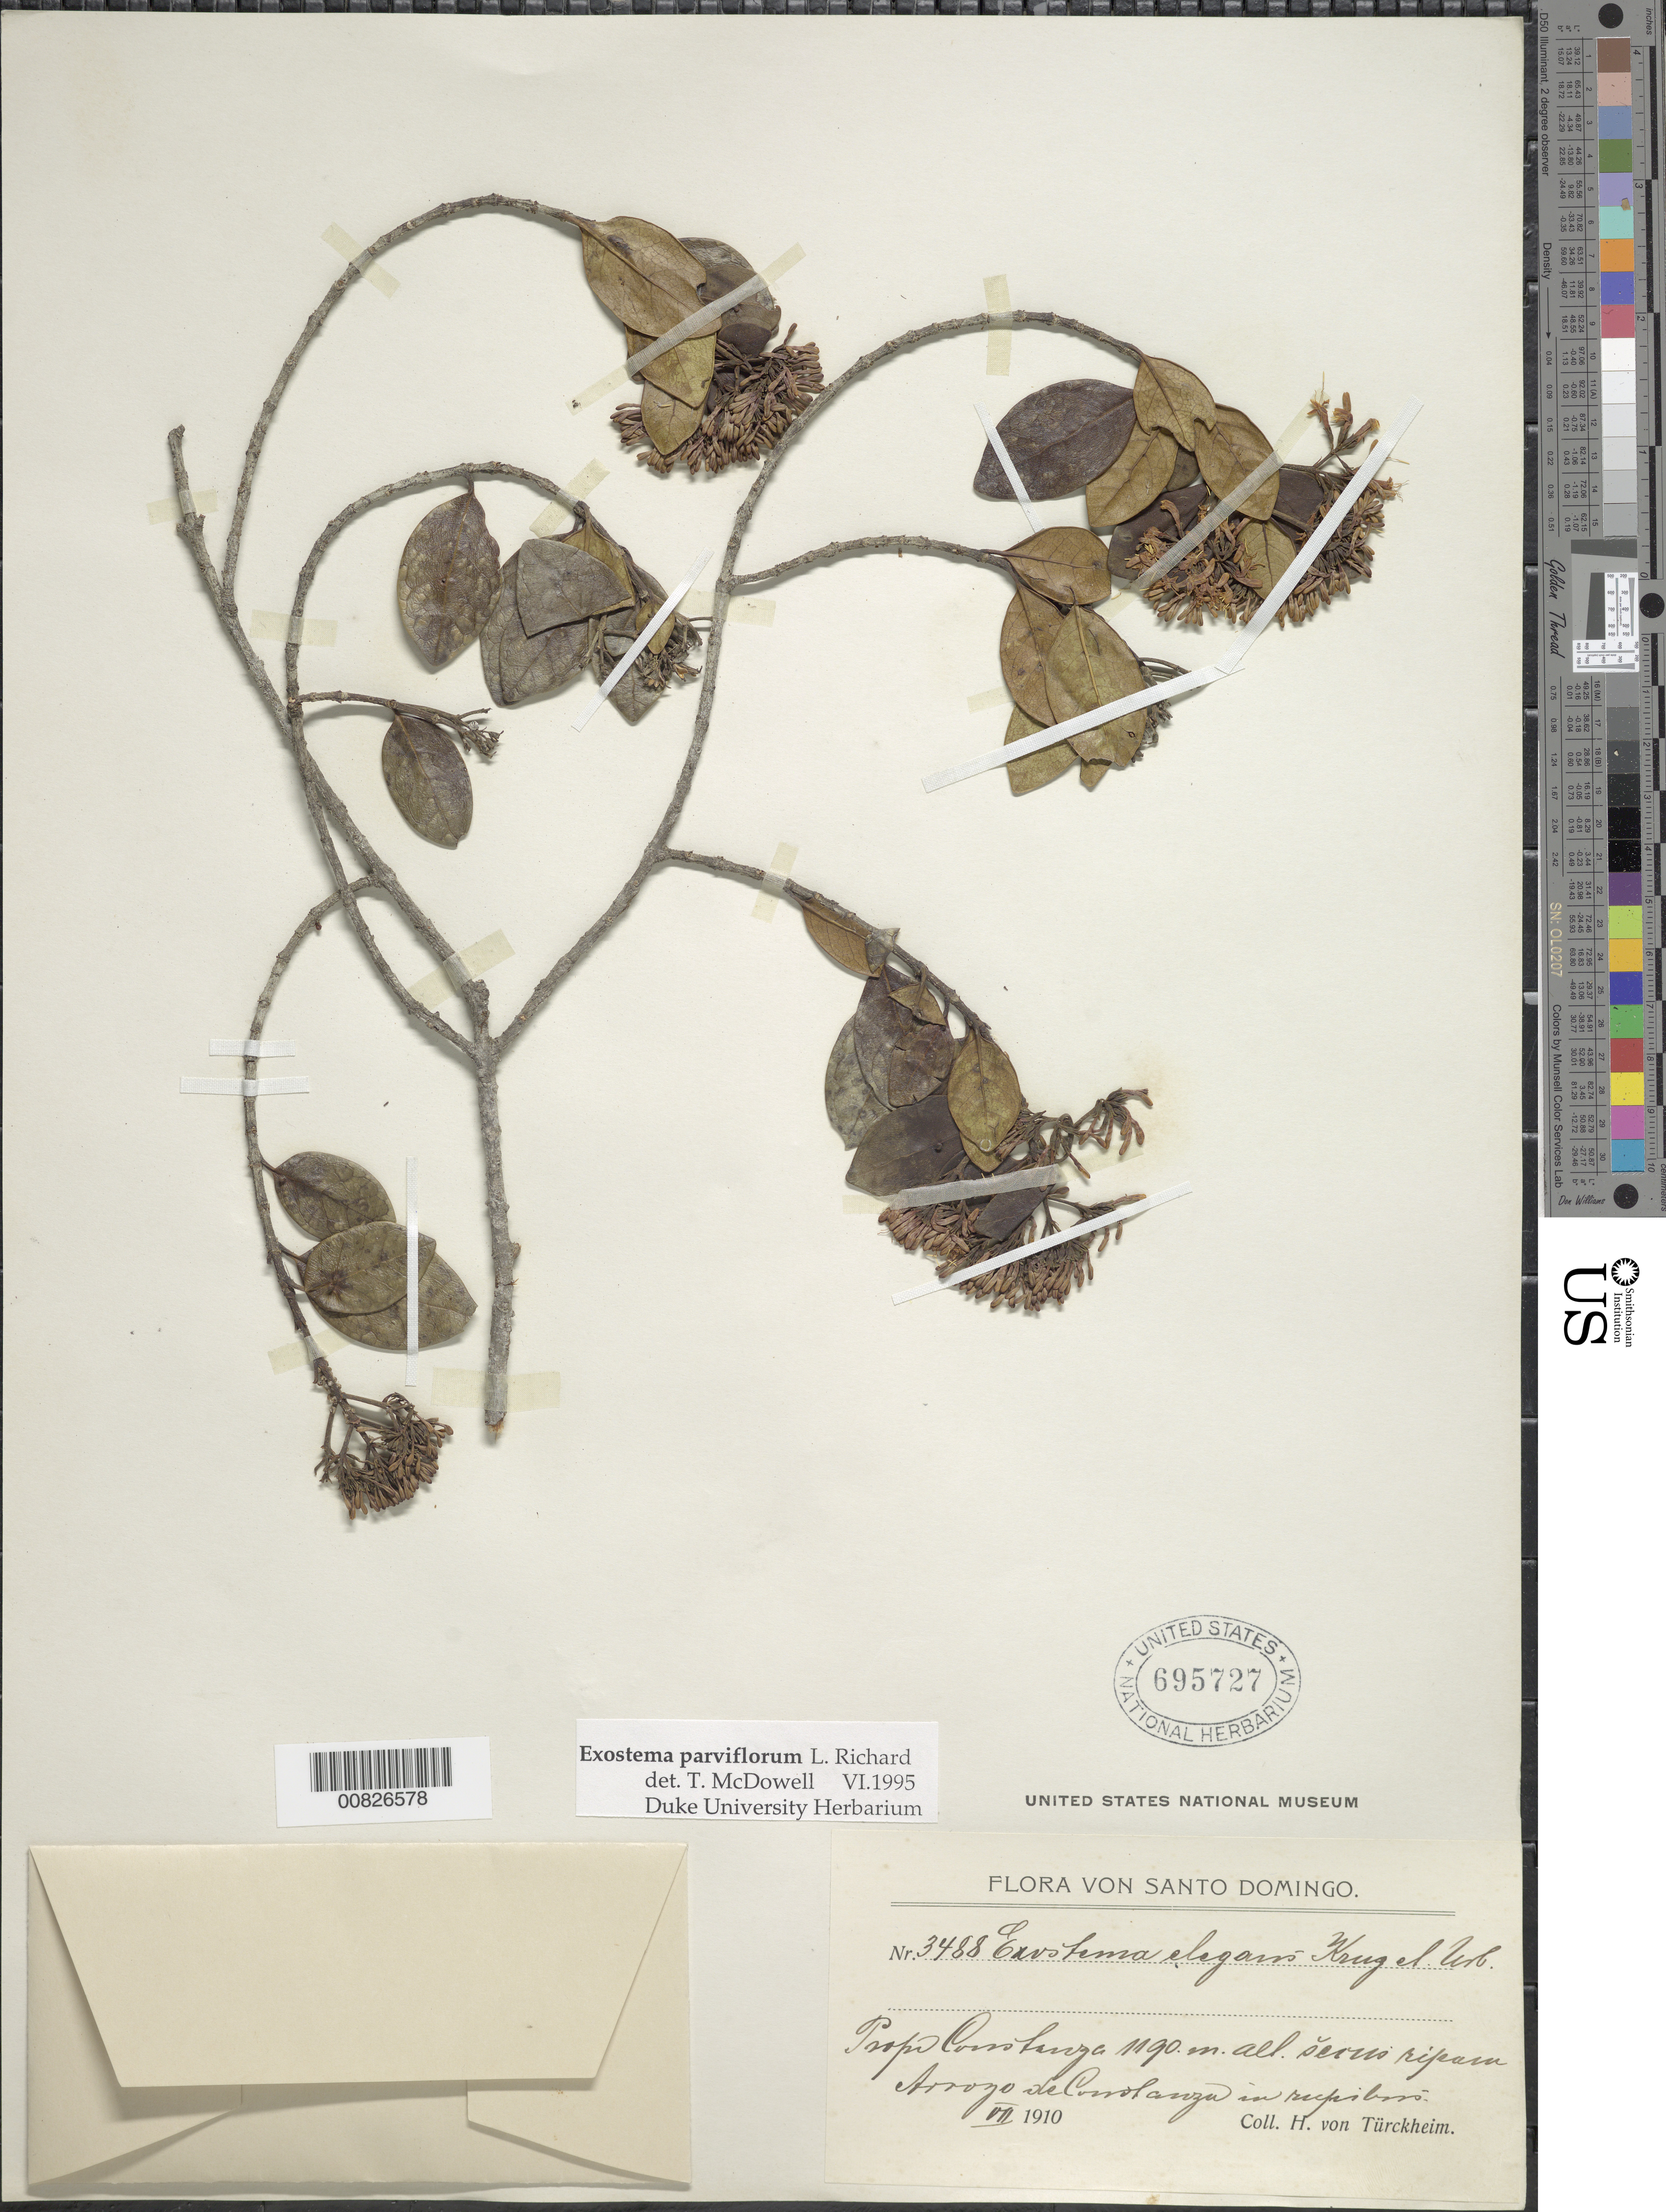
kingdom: Plantae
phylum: Tracheophyta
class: Magnoliopsida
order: Gentianales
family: Rubiaceae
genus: Exostema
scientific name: Exostema parviflorum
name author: A. Rich. ex Humb. & Bonpl.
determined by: McDowell, T.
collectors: H. von Türckheim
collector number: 3488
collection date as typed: Jul 1910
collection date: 1910-07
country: Dominican Republic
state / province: La Vega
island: Hispaniola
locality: Constanza, Arroyo de Constanza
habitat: In rocky ".."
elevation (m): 1190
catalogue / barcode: US 695727